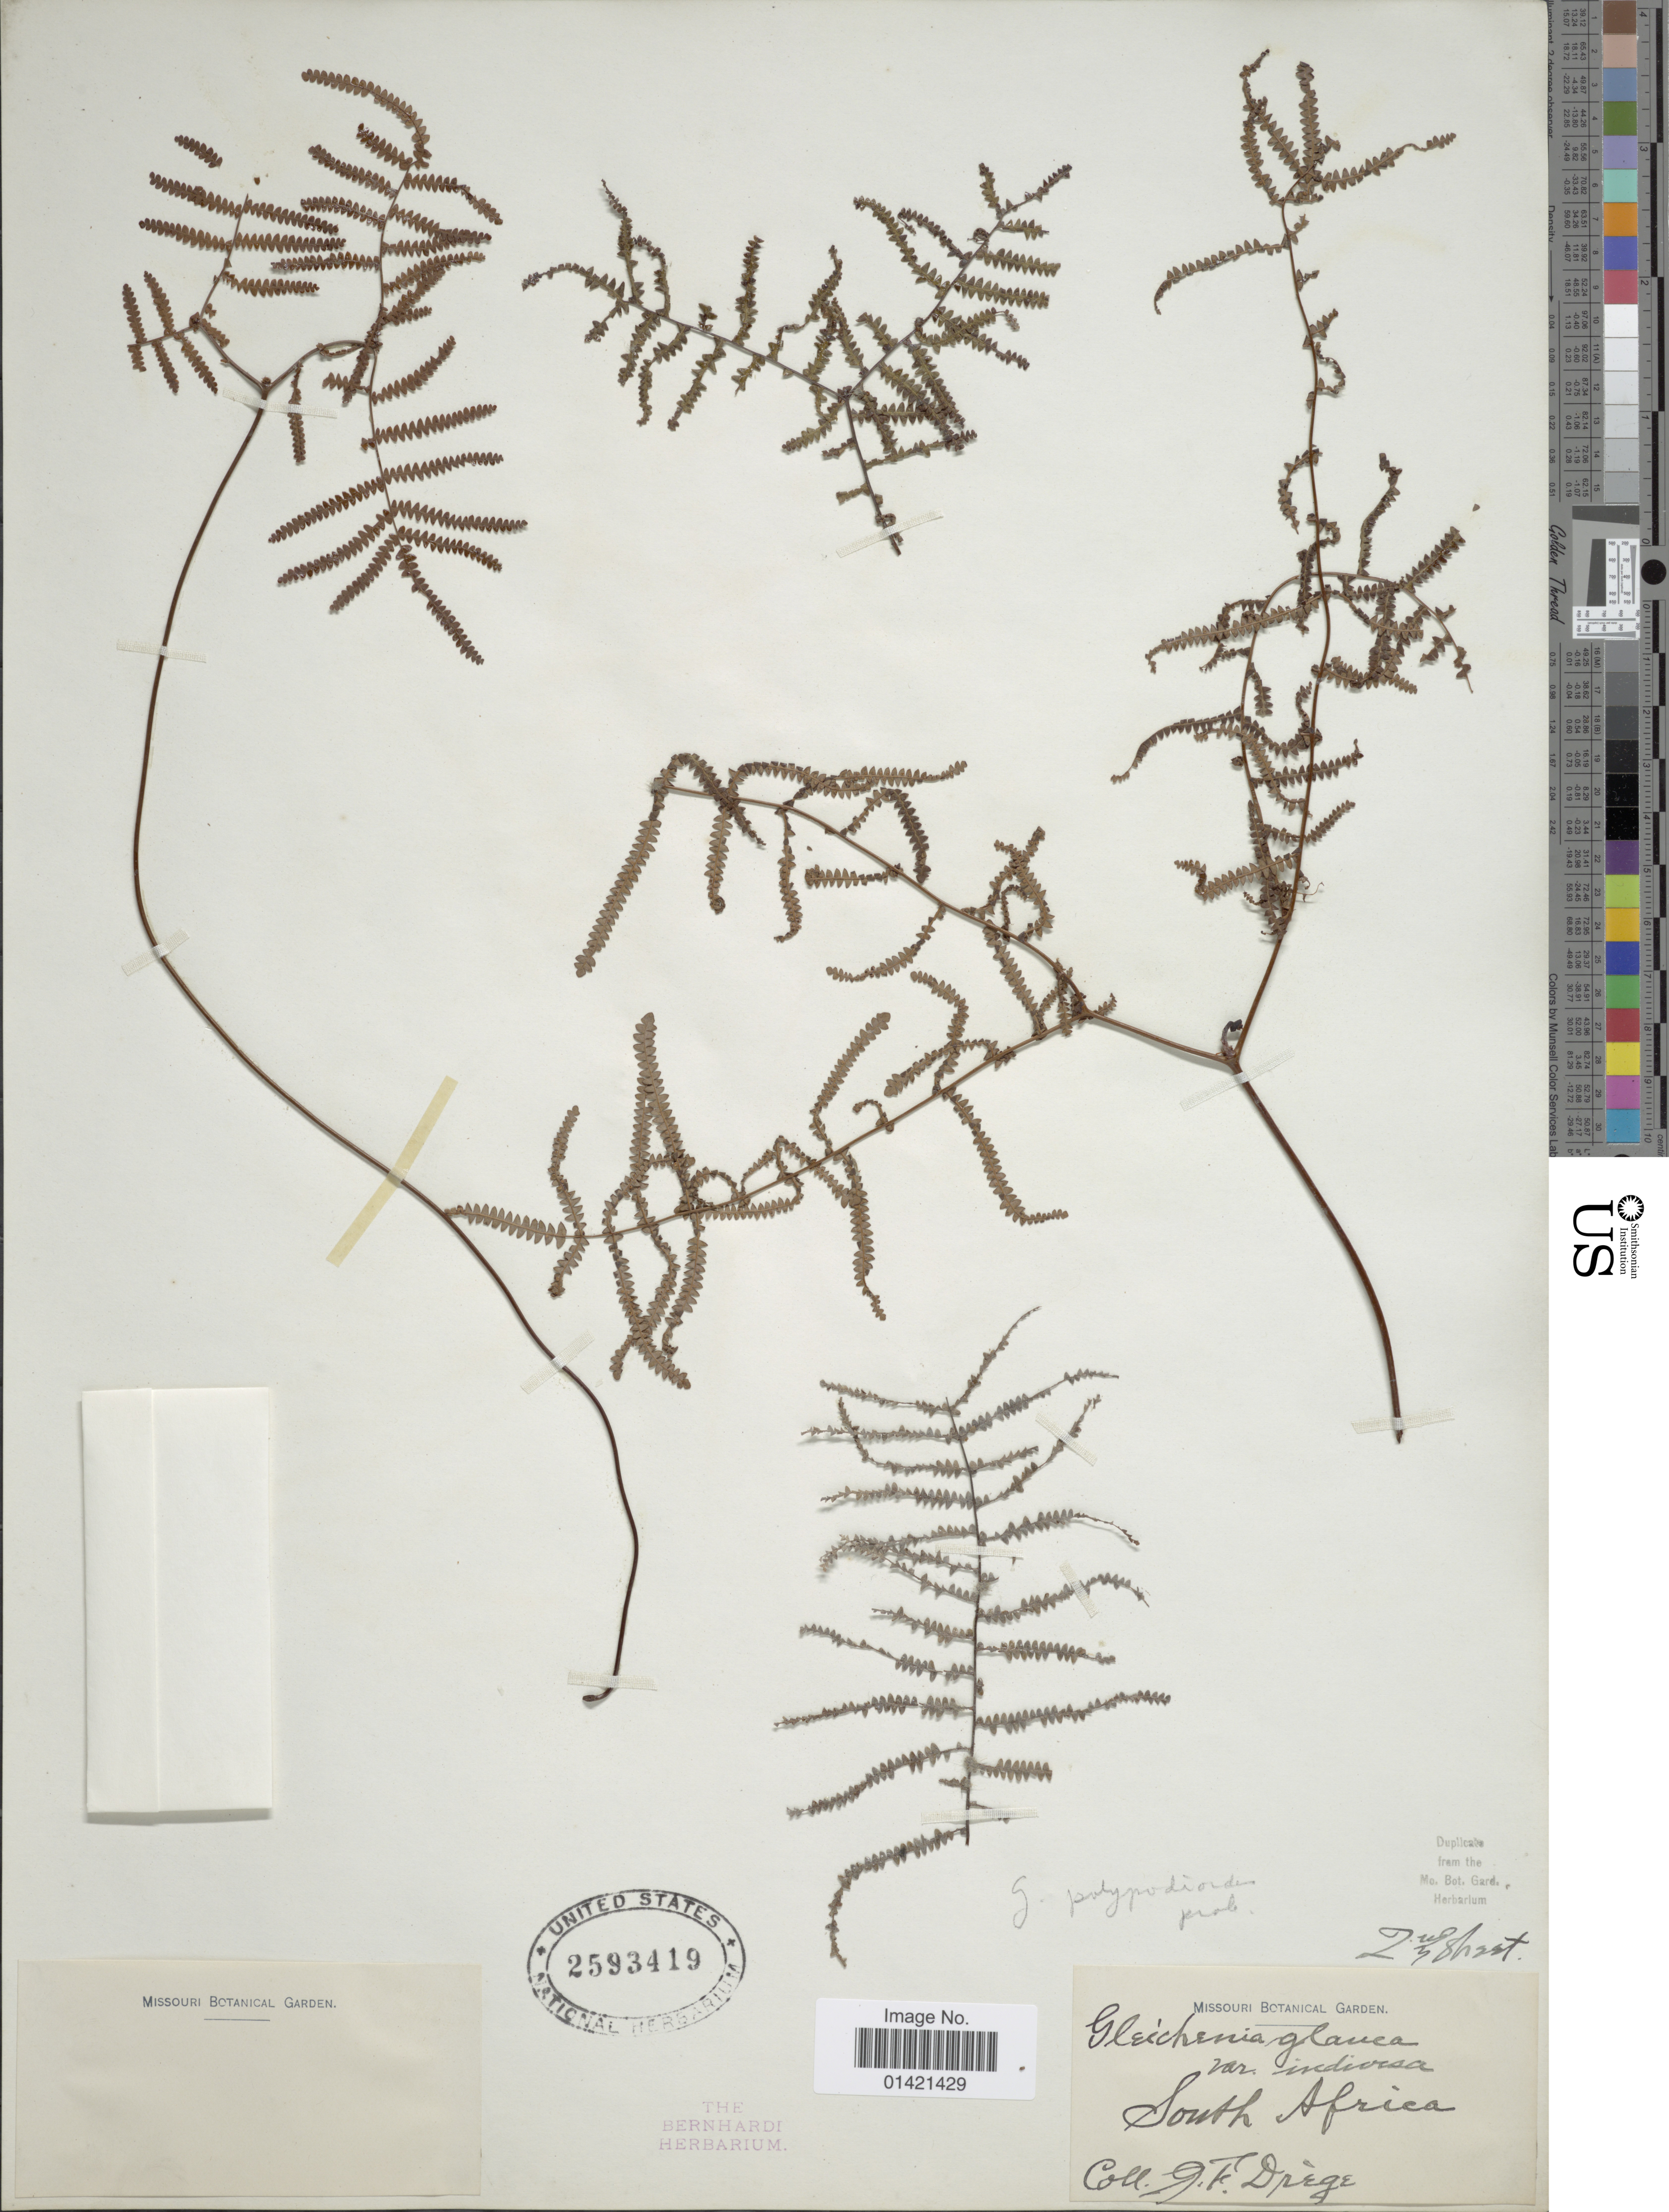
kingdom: Plantae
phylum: Tracheophyta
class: Polypodiopsida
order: Gleicheniales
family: Gleicheniaceae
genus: Gleichenia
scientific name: Gleichenia polypodioides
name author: (L.) Sm.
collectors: J. Drège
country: South Africa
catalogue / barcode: US 2593419